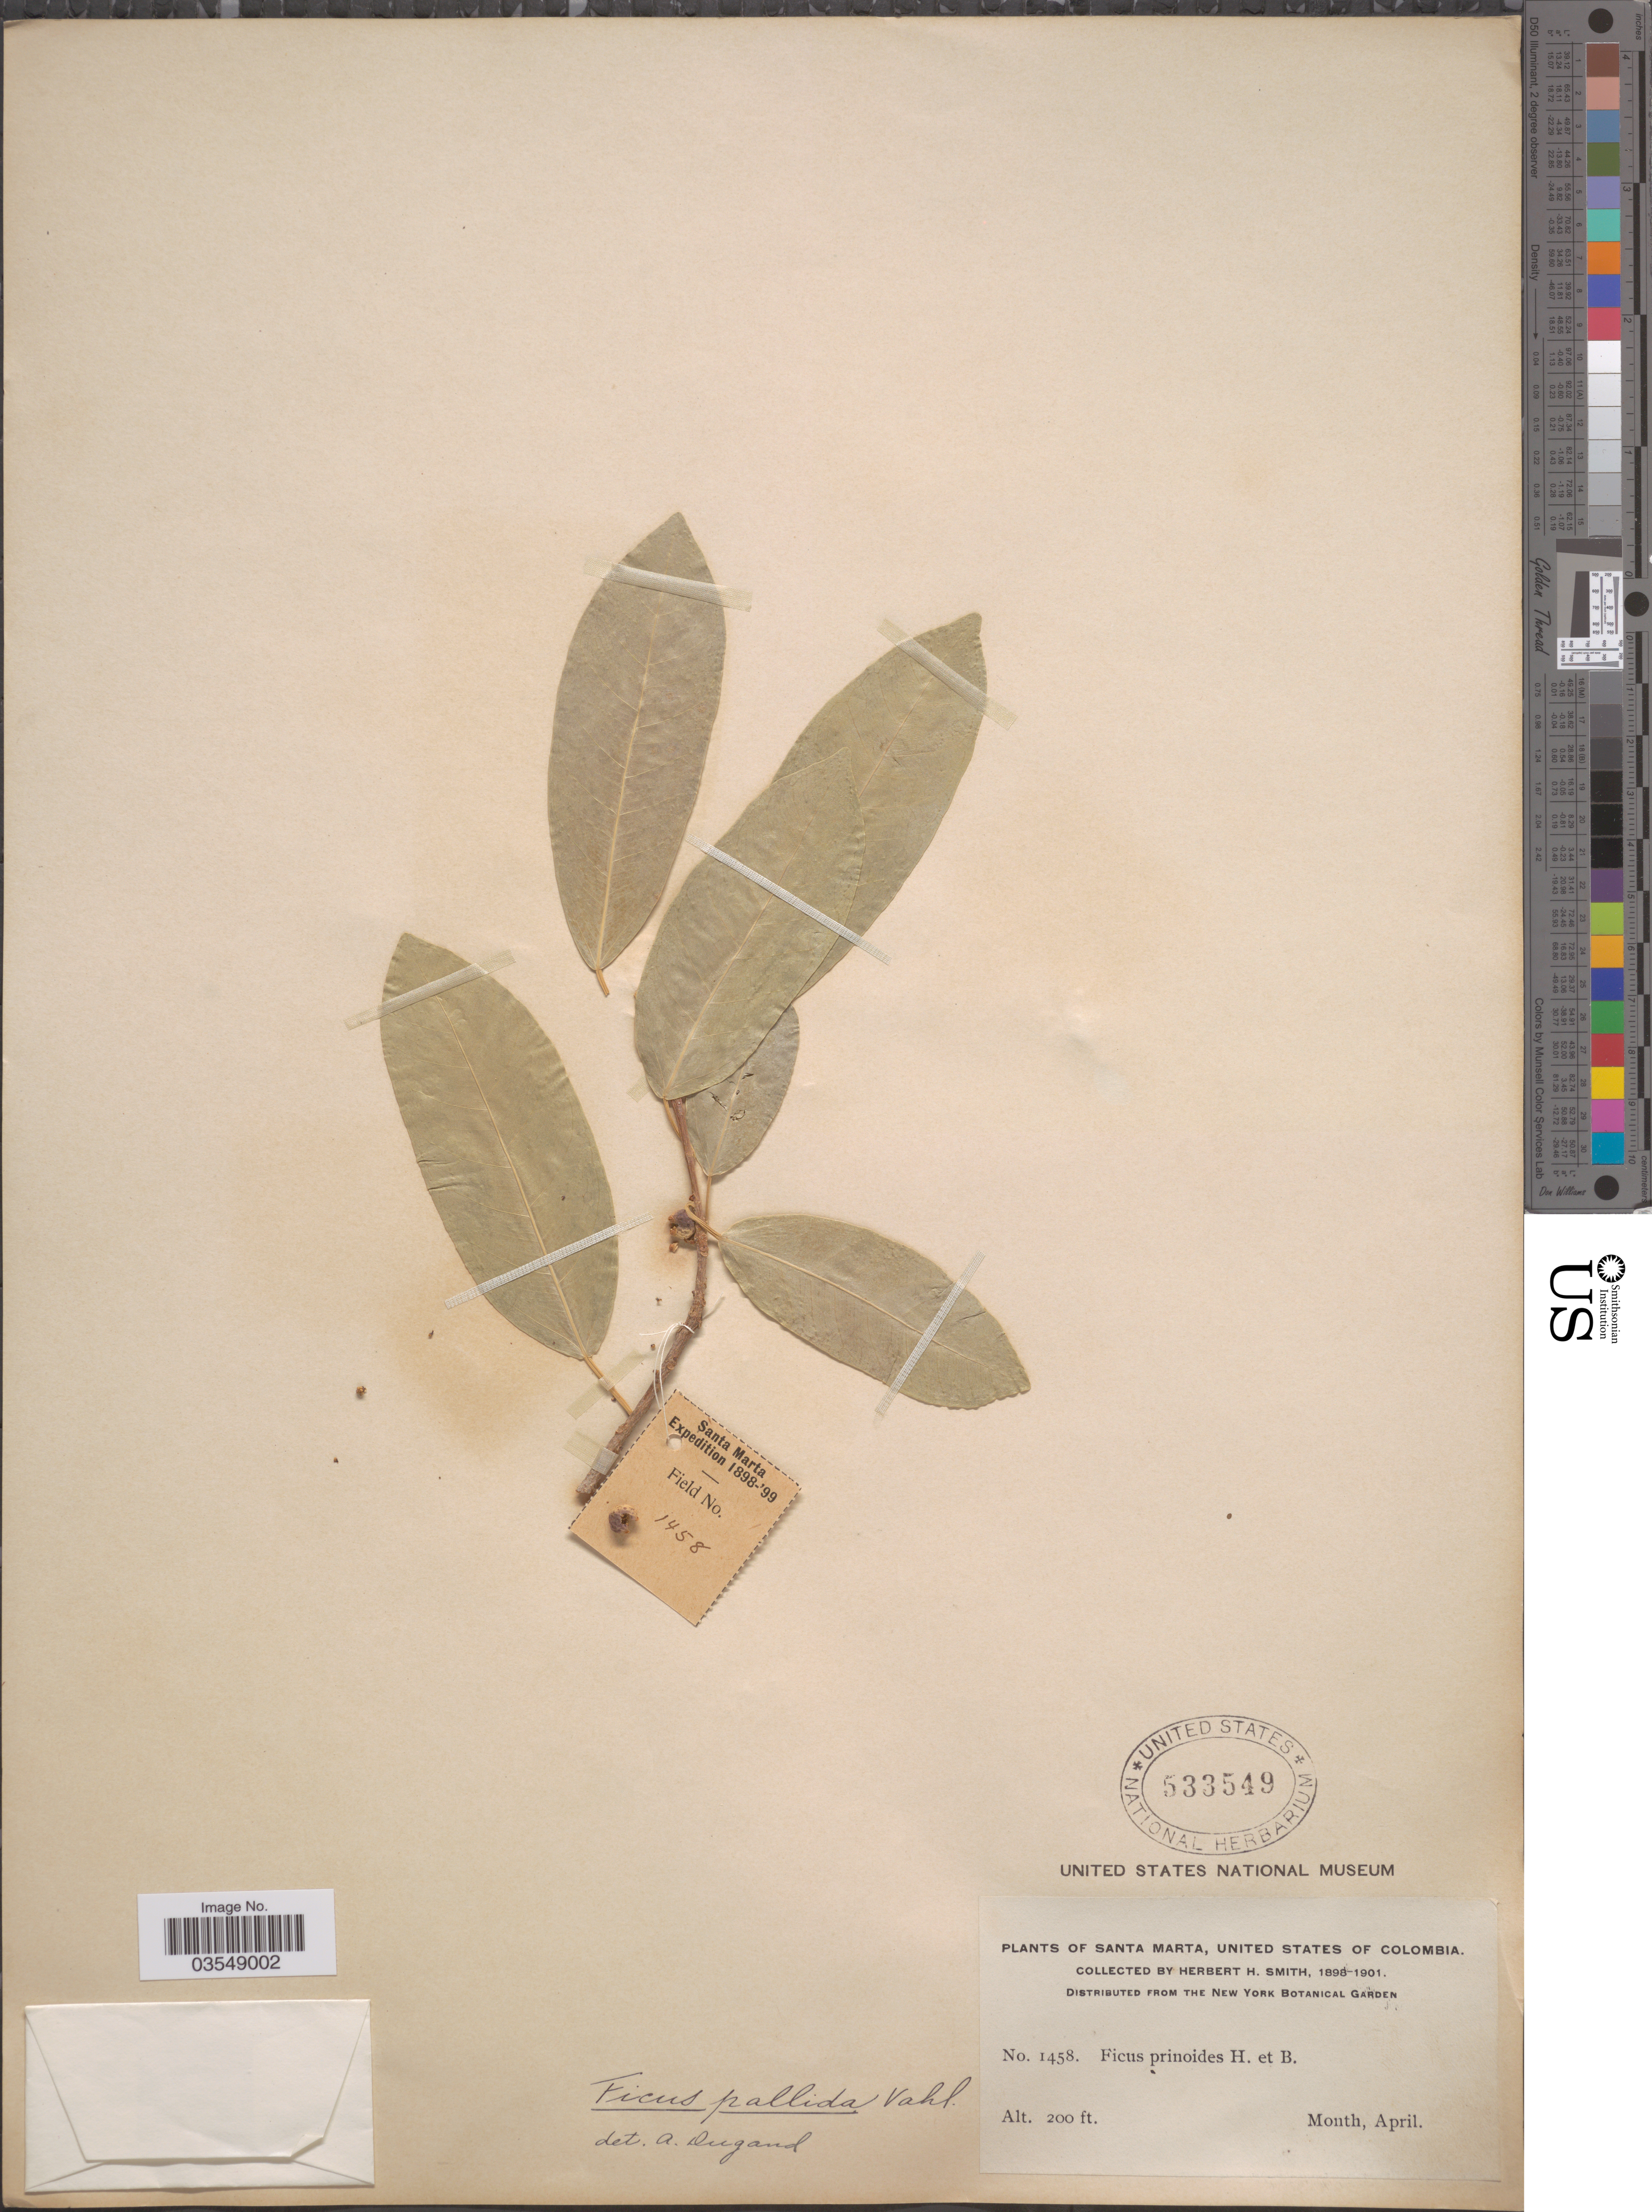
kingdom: Plantae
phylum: Tracheophyta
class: Magnoliopsida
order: Rosales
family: Moraceae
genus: Ficus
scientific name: Ficus pallida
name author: Vahl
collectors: Herbert H. Smith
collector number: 1458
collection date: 1898-04/1901-04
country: Colombia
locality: Santa Marta, United States of Colombia.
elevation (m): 61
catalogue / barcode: US 533549